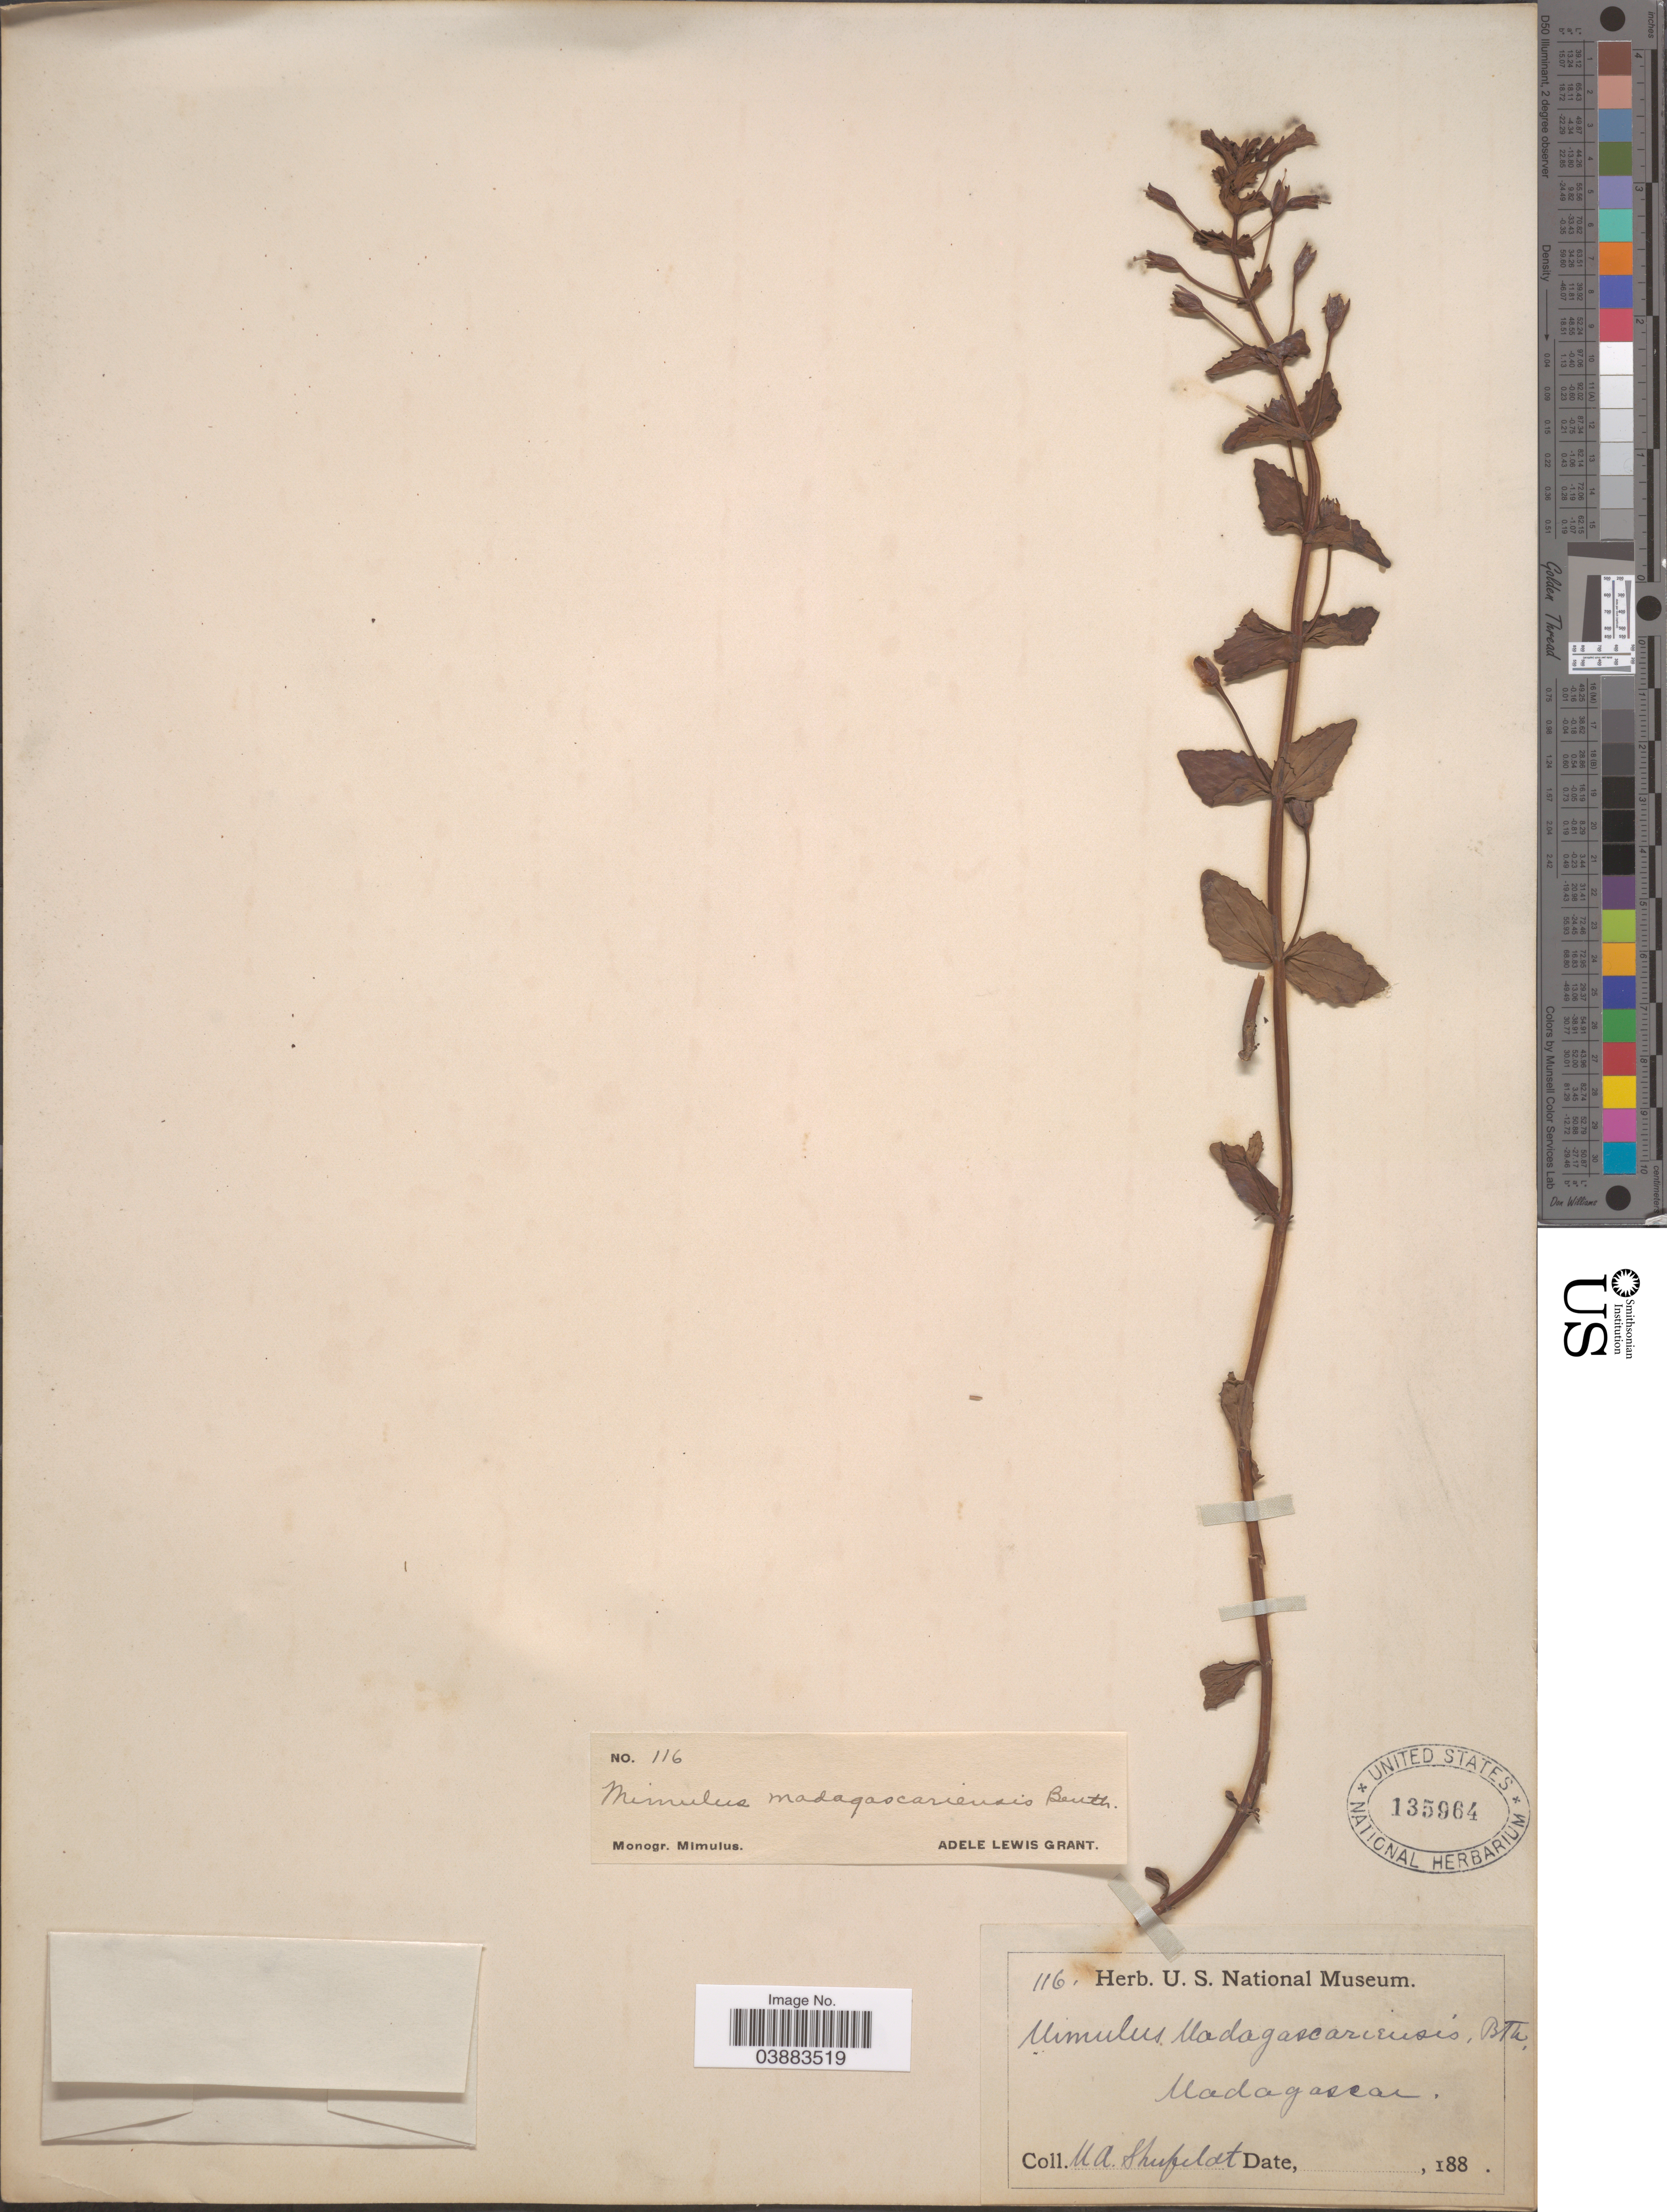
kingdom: Plantae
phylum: Tracheophyta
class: Magnoliopsida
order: Lamiales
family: Phrymaceae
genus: Mimulus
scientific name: Mimulus madagascariensis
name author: Benth.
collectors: M. Shufeldt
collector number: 116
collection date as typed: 188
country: Madagascar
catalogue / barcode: US 135964